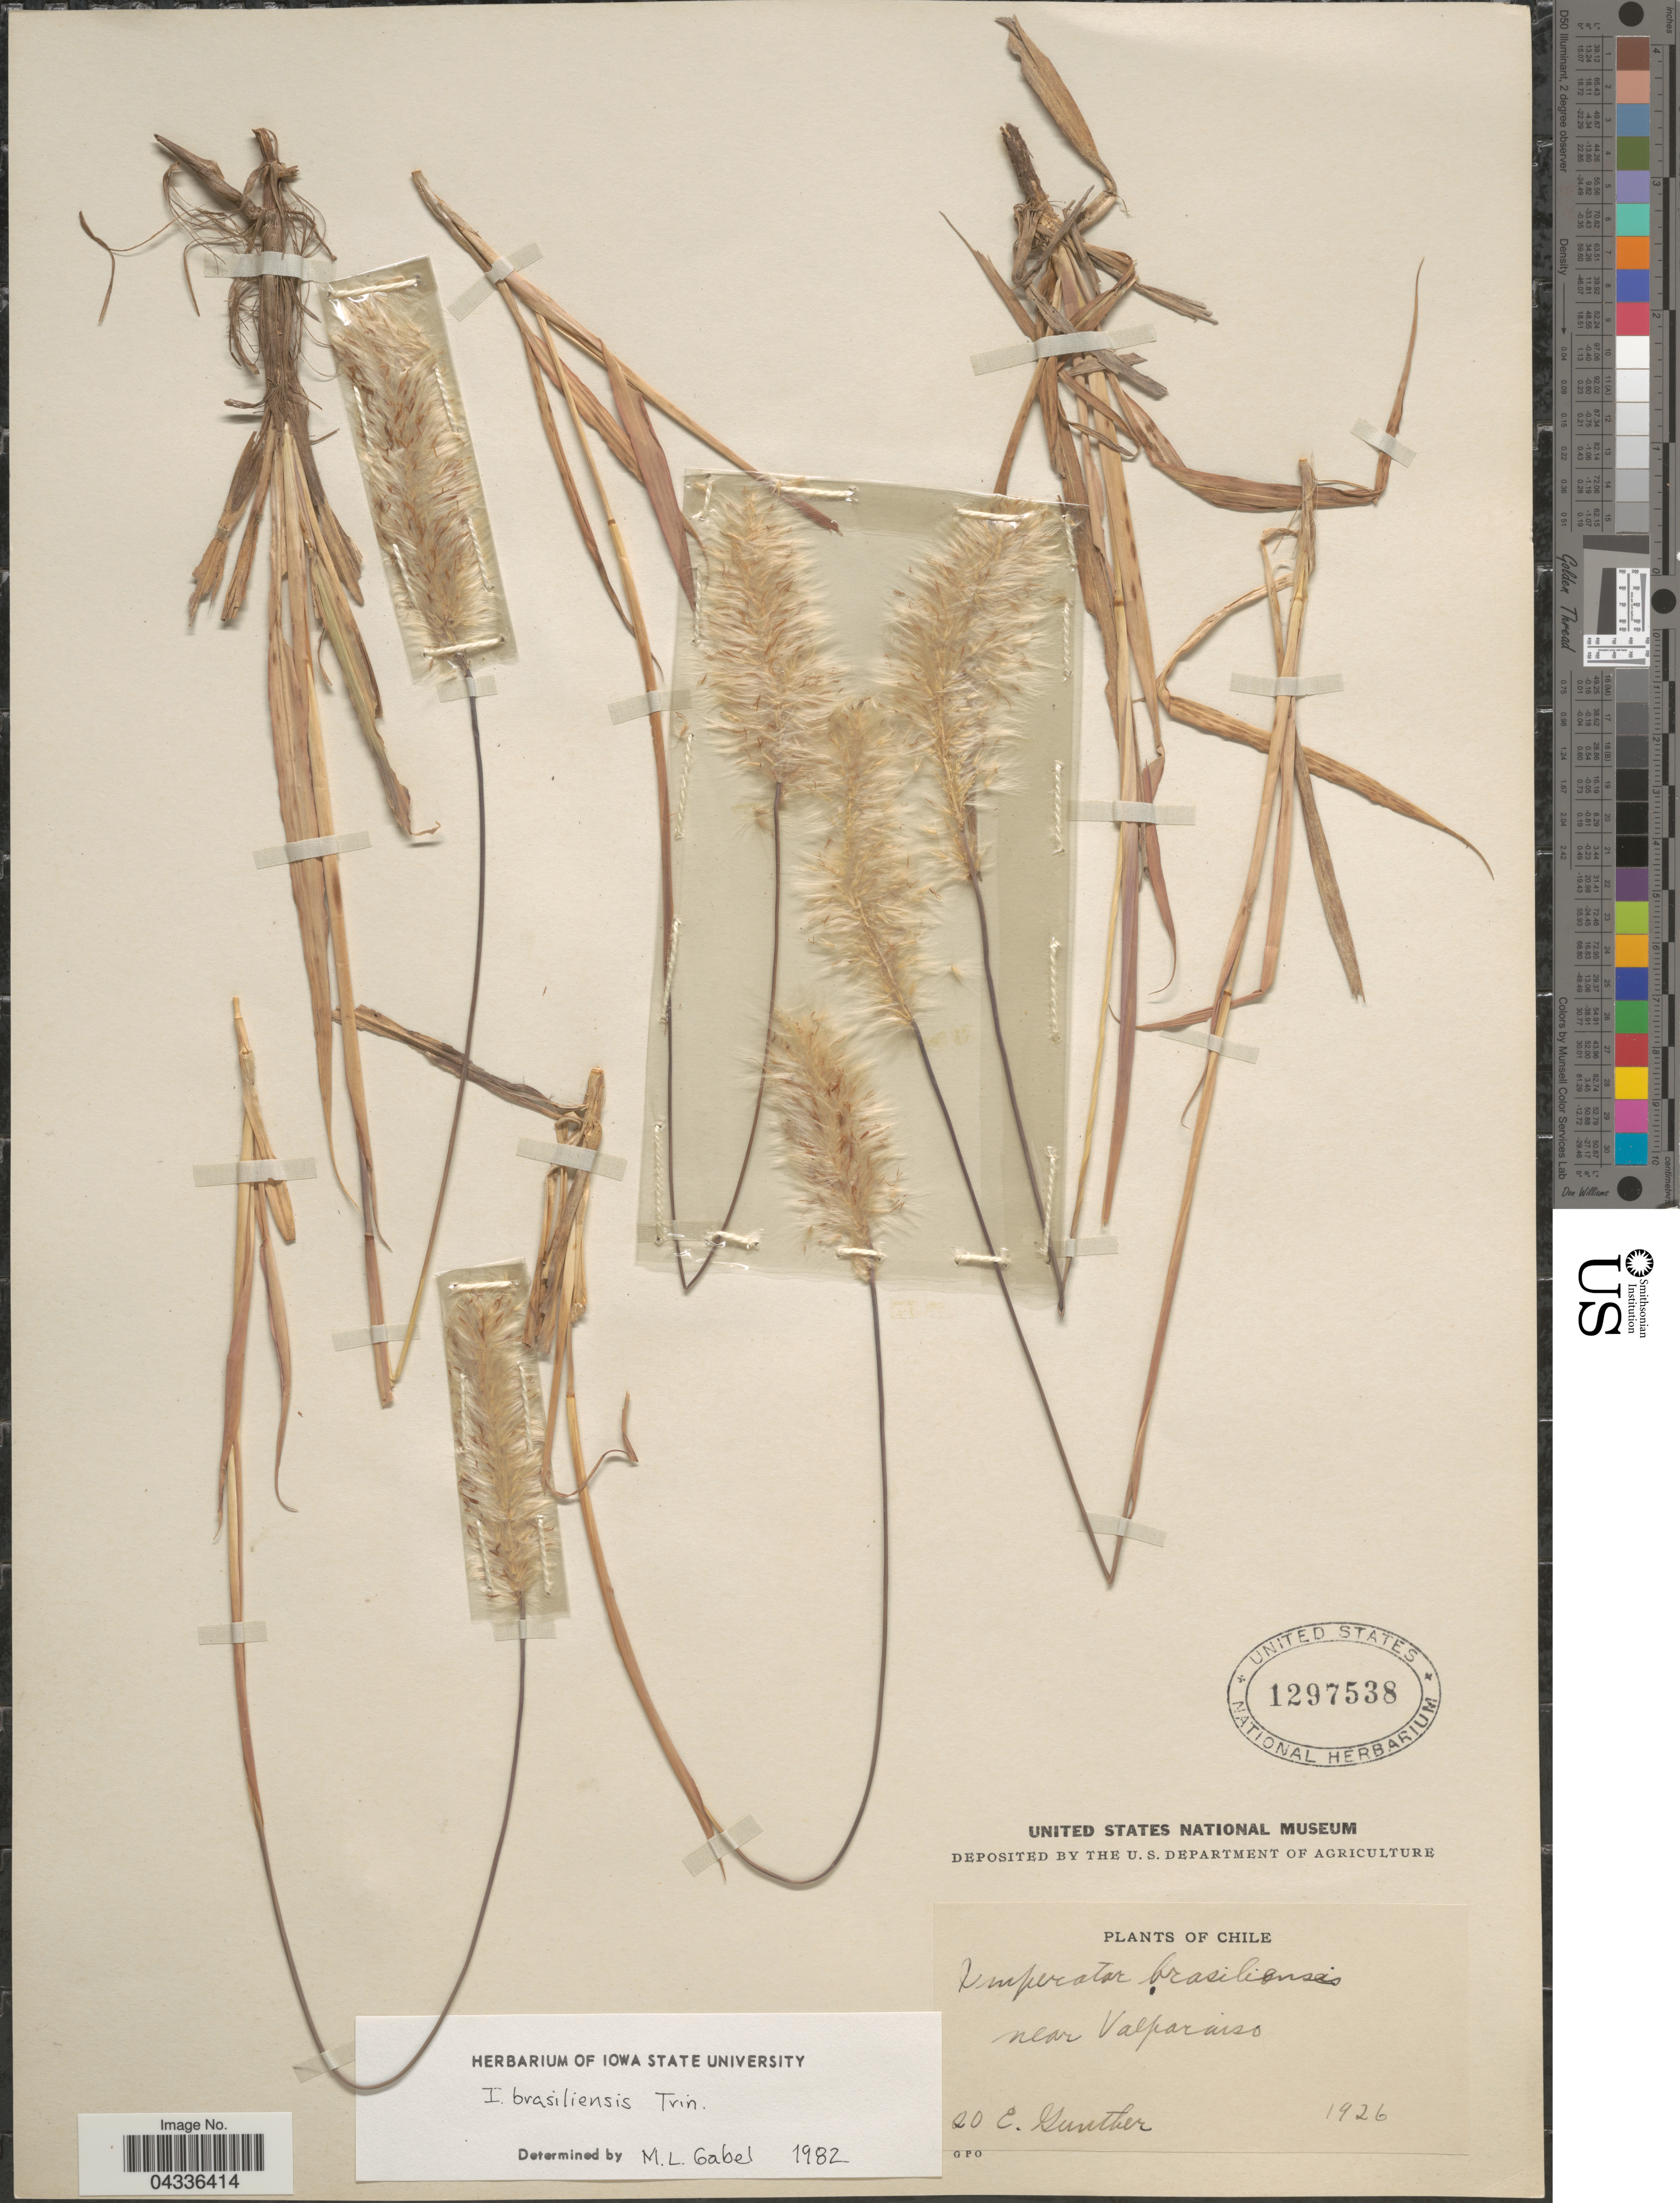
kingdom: Plantae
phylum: Tracheophyta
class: Liliopsida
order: Poales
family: Poaceae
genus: Imperata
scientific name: Imperata brasiliensis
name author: Trin.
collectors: E. Gunther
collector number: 20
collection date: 1926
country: Chile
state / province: Valparaíso (V)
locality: Near Valparaiso.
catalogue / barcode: US 1297538